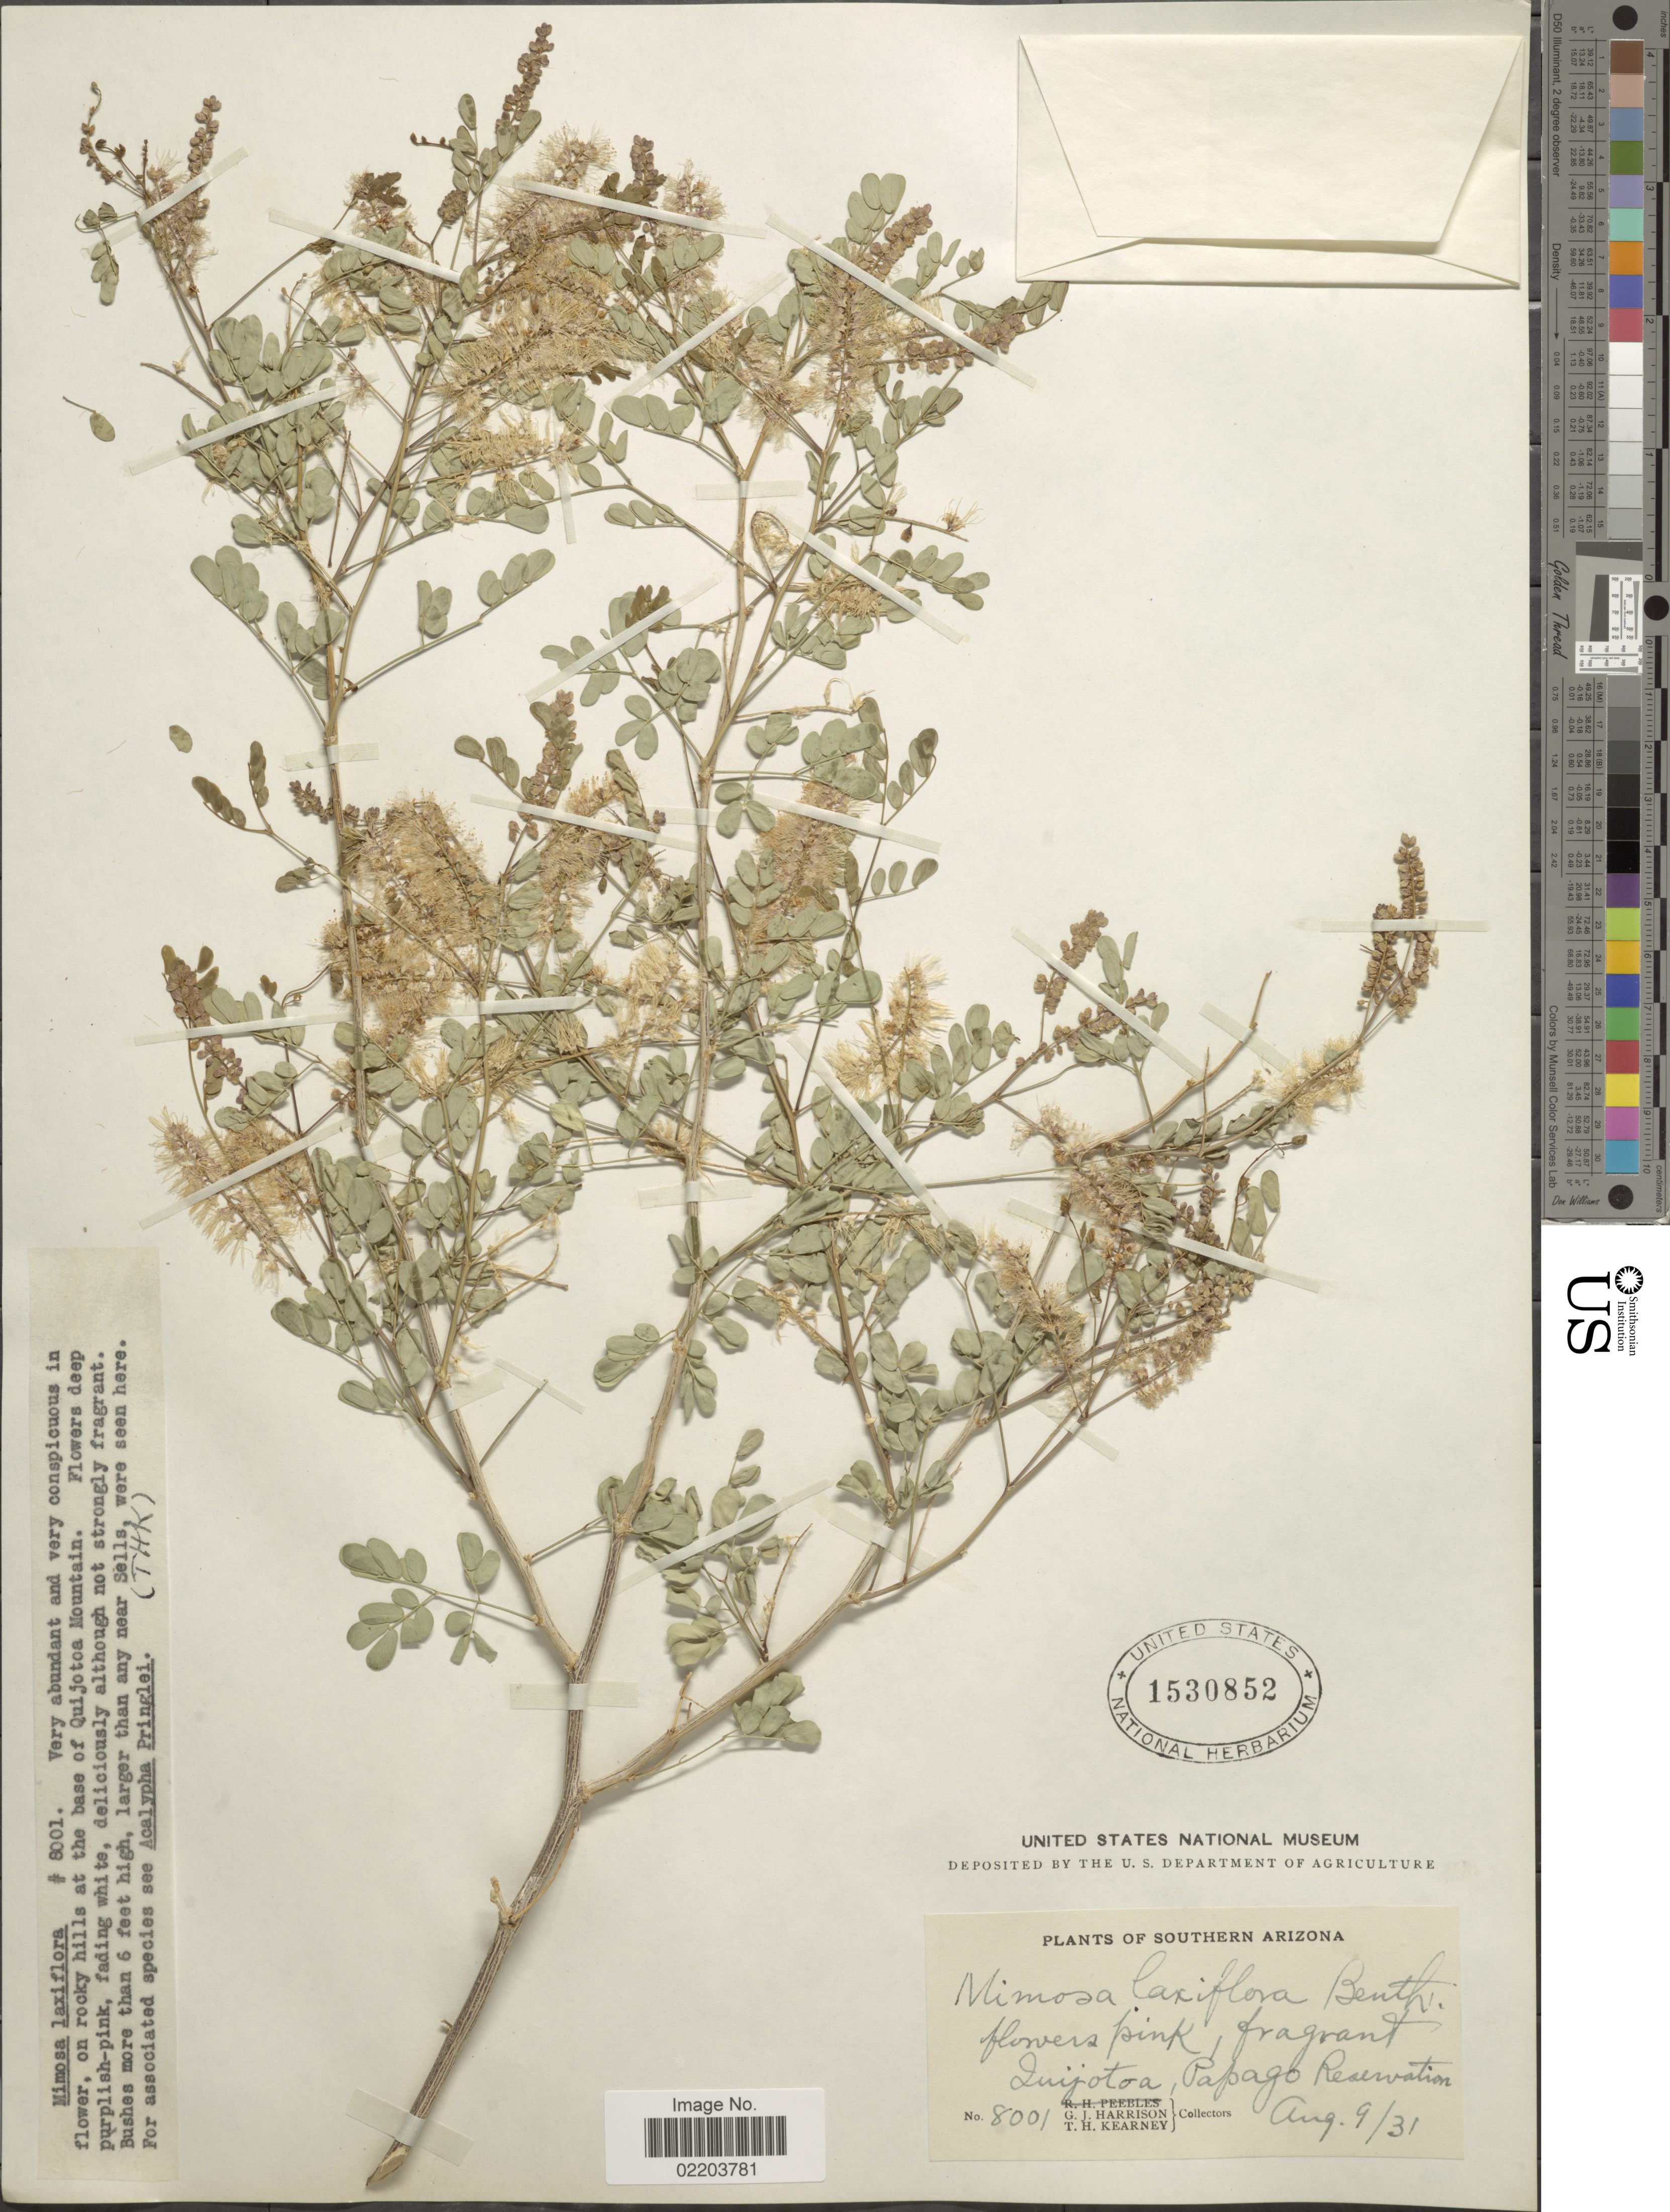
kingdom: Plantae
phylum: Tracheophyta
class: Magnoliopsida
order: Fabales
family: Fabaceae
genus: Mimosa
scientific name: Mimosa laxiflora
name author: Benth.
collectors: G. J. Harrison & T. H. Kearney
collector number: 8001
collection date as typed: Transcribed d/m/y: 9/8/31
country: United States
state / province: Arizona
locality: Southern Arizona, Zuijota, Papago Reservation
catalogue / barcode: US 1530852